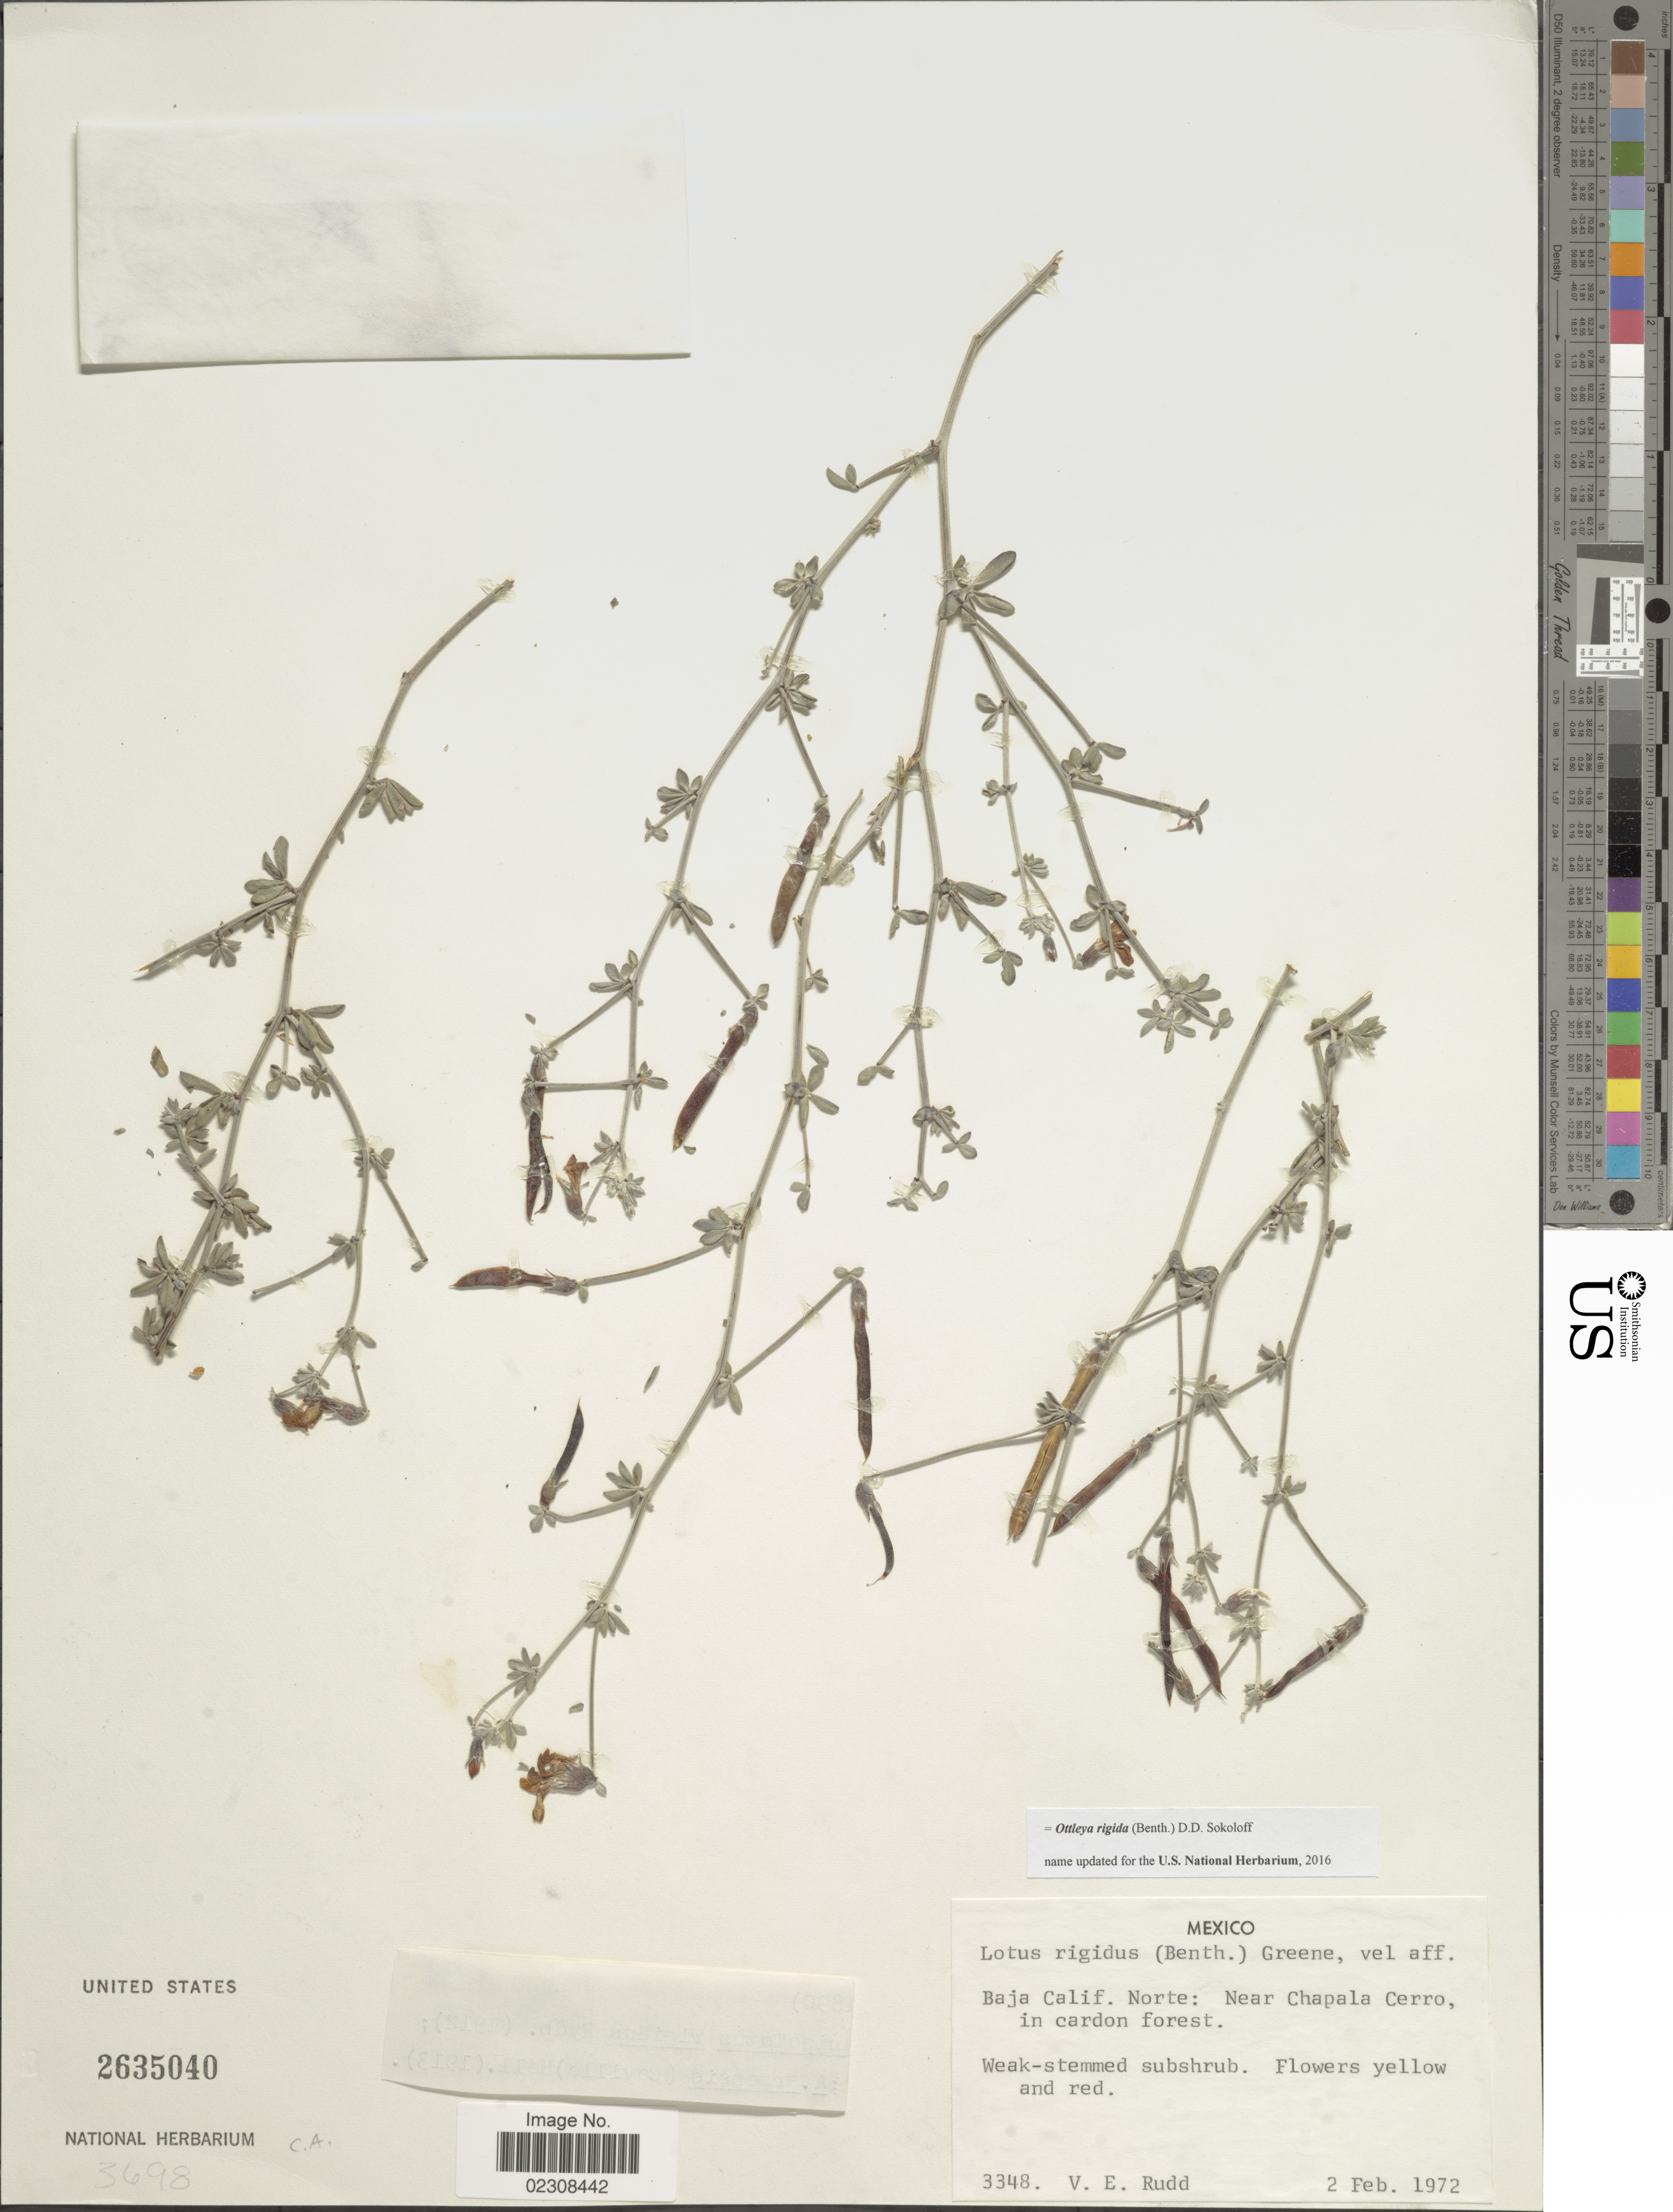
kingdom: Plantae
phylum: Tracheophyta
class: Magnoliopsida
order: Fabales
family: Fabaceae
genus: Ottleya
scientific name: Ottleya rigida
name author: (Benth.) D.D. Sokoloff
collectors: V. E. Rudd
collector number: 3348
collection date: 1972-02-02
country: Mexico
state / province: Baja California Norte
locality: Near Chapala Cerro, in cardon forest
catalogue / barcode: US 2635040